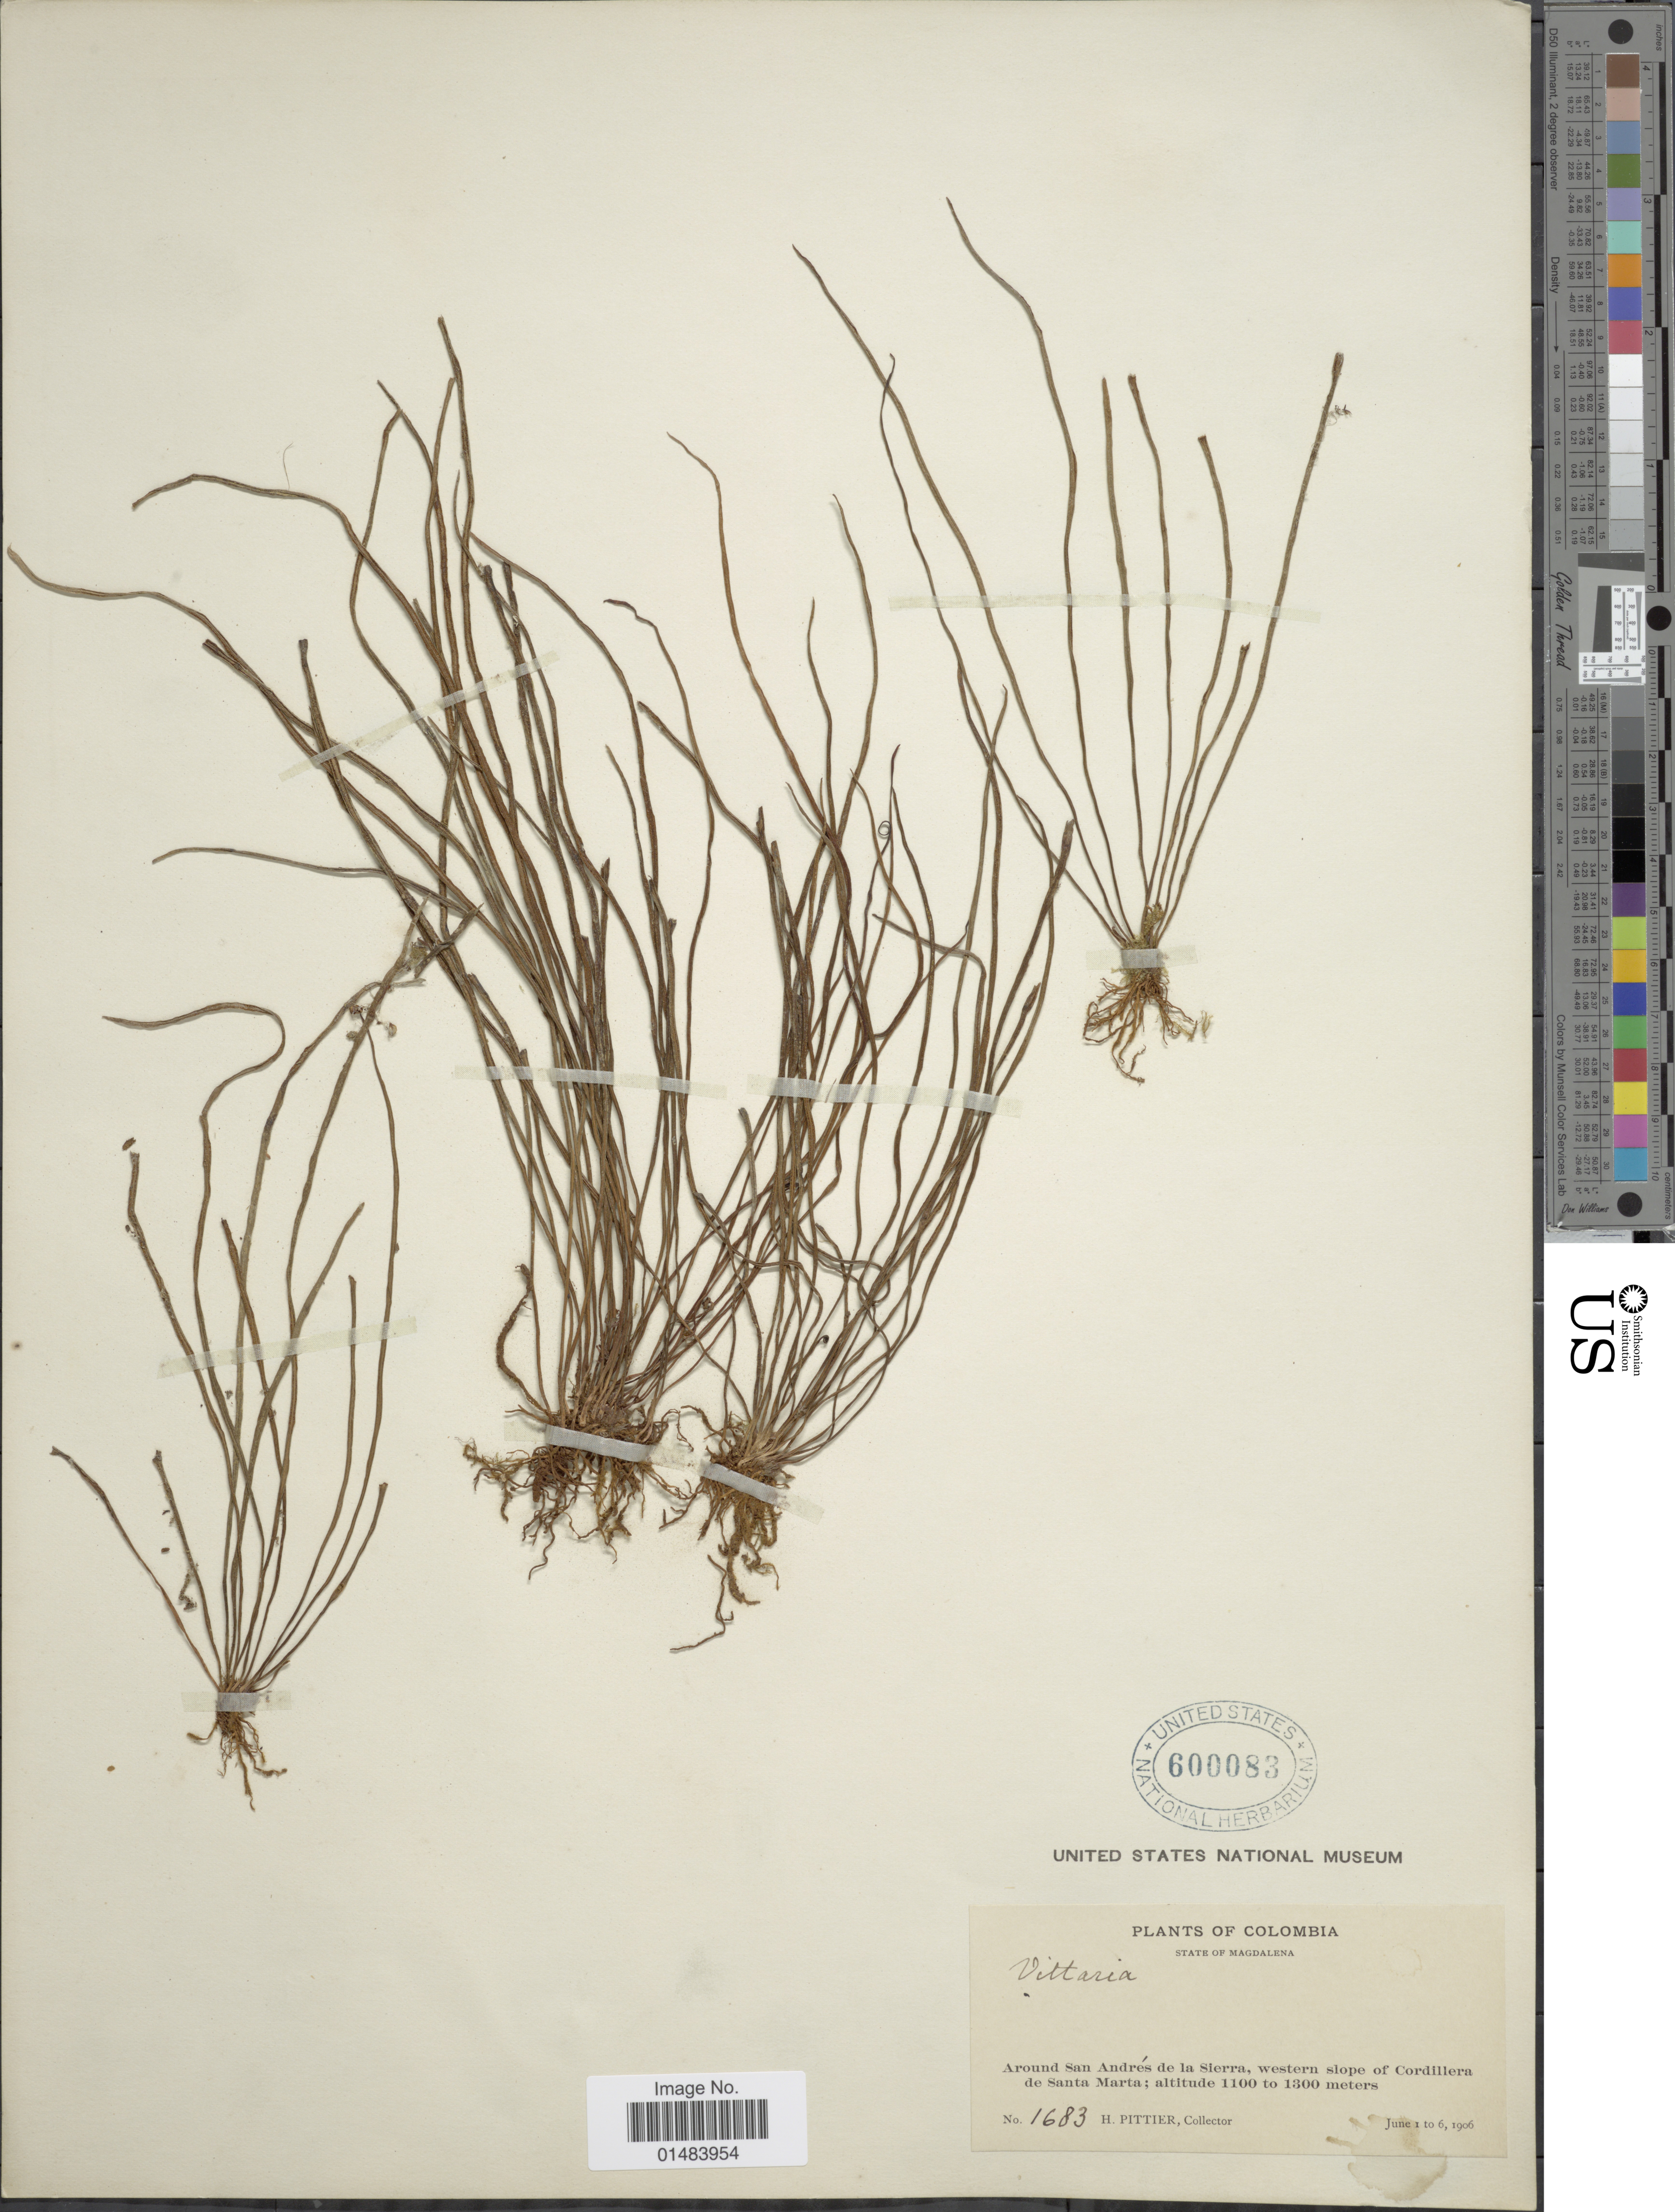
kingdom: Plantae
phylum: Tracheophyta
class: Polypodiopsida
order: Polypodiales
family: Pteridaceae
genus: Vittaria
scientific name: Vittaria graminifolia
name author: Kaulf.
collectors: H. F. Pittier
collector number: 1683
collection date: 1906-06-01/1906-06-06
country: Colombia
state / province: Magdalena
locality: Colombia, around San Andres de la Sierra, western slope of Cordillera de Santa Marta.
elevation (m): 1100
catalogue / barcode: US 600083